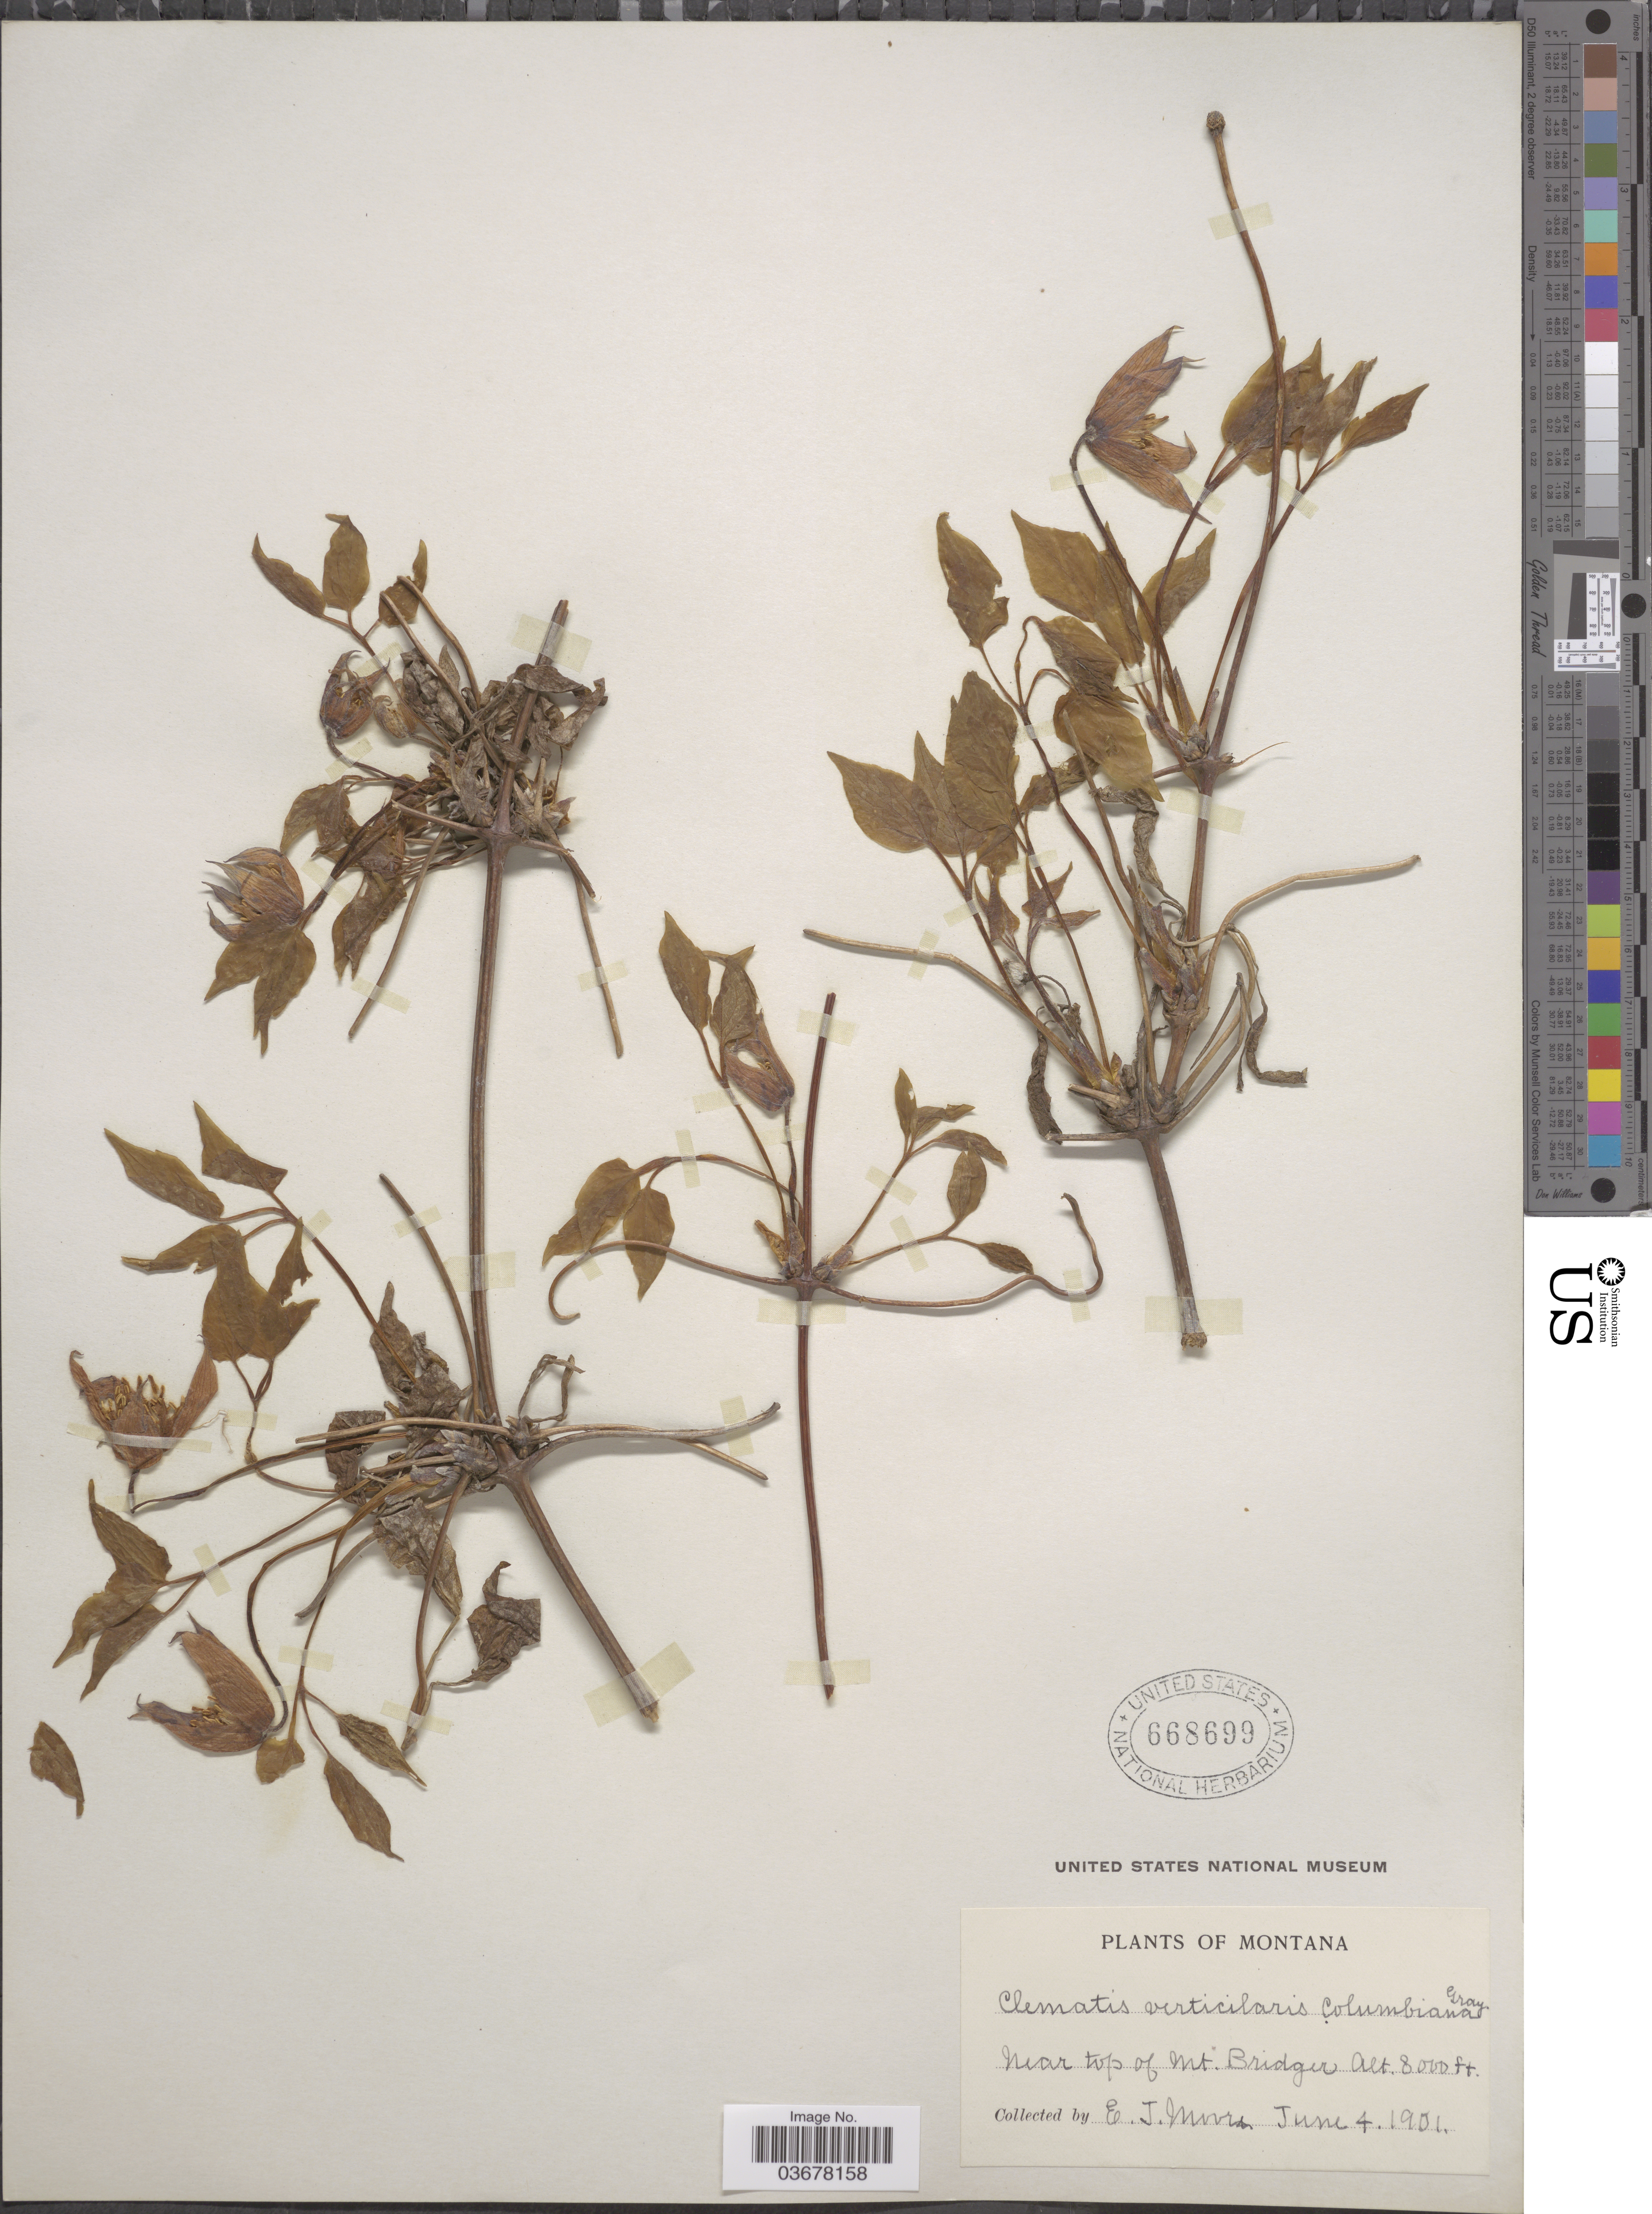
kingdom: Plantae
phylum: Tracheophyta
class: Magnoliopsida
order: Ranunculales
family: Ranunculaceae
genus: Clematis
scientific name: Clematis occidentalis var. grosseserrata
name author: (Rydb.) J.S. Pringle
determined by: Strong, M. T., (US), Smithsonian Institution - National Museum of Natural History (UNITED STATES)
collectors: E. Moore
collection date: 1901-06-04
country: United States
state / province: Montana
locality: Near top of Mt. Bridger.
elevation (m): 2438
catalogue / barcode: US 668699